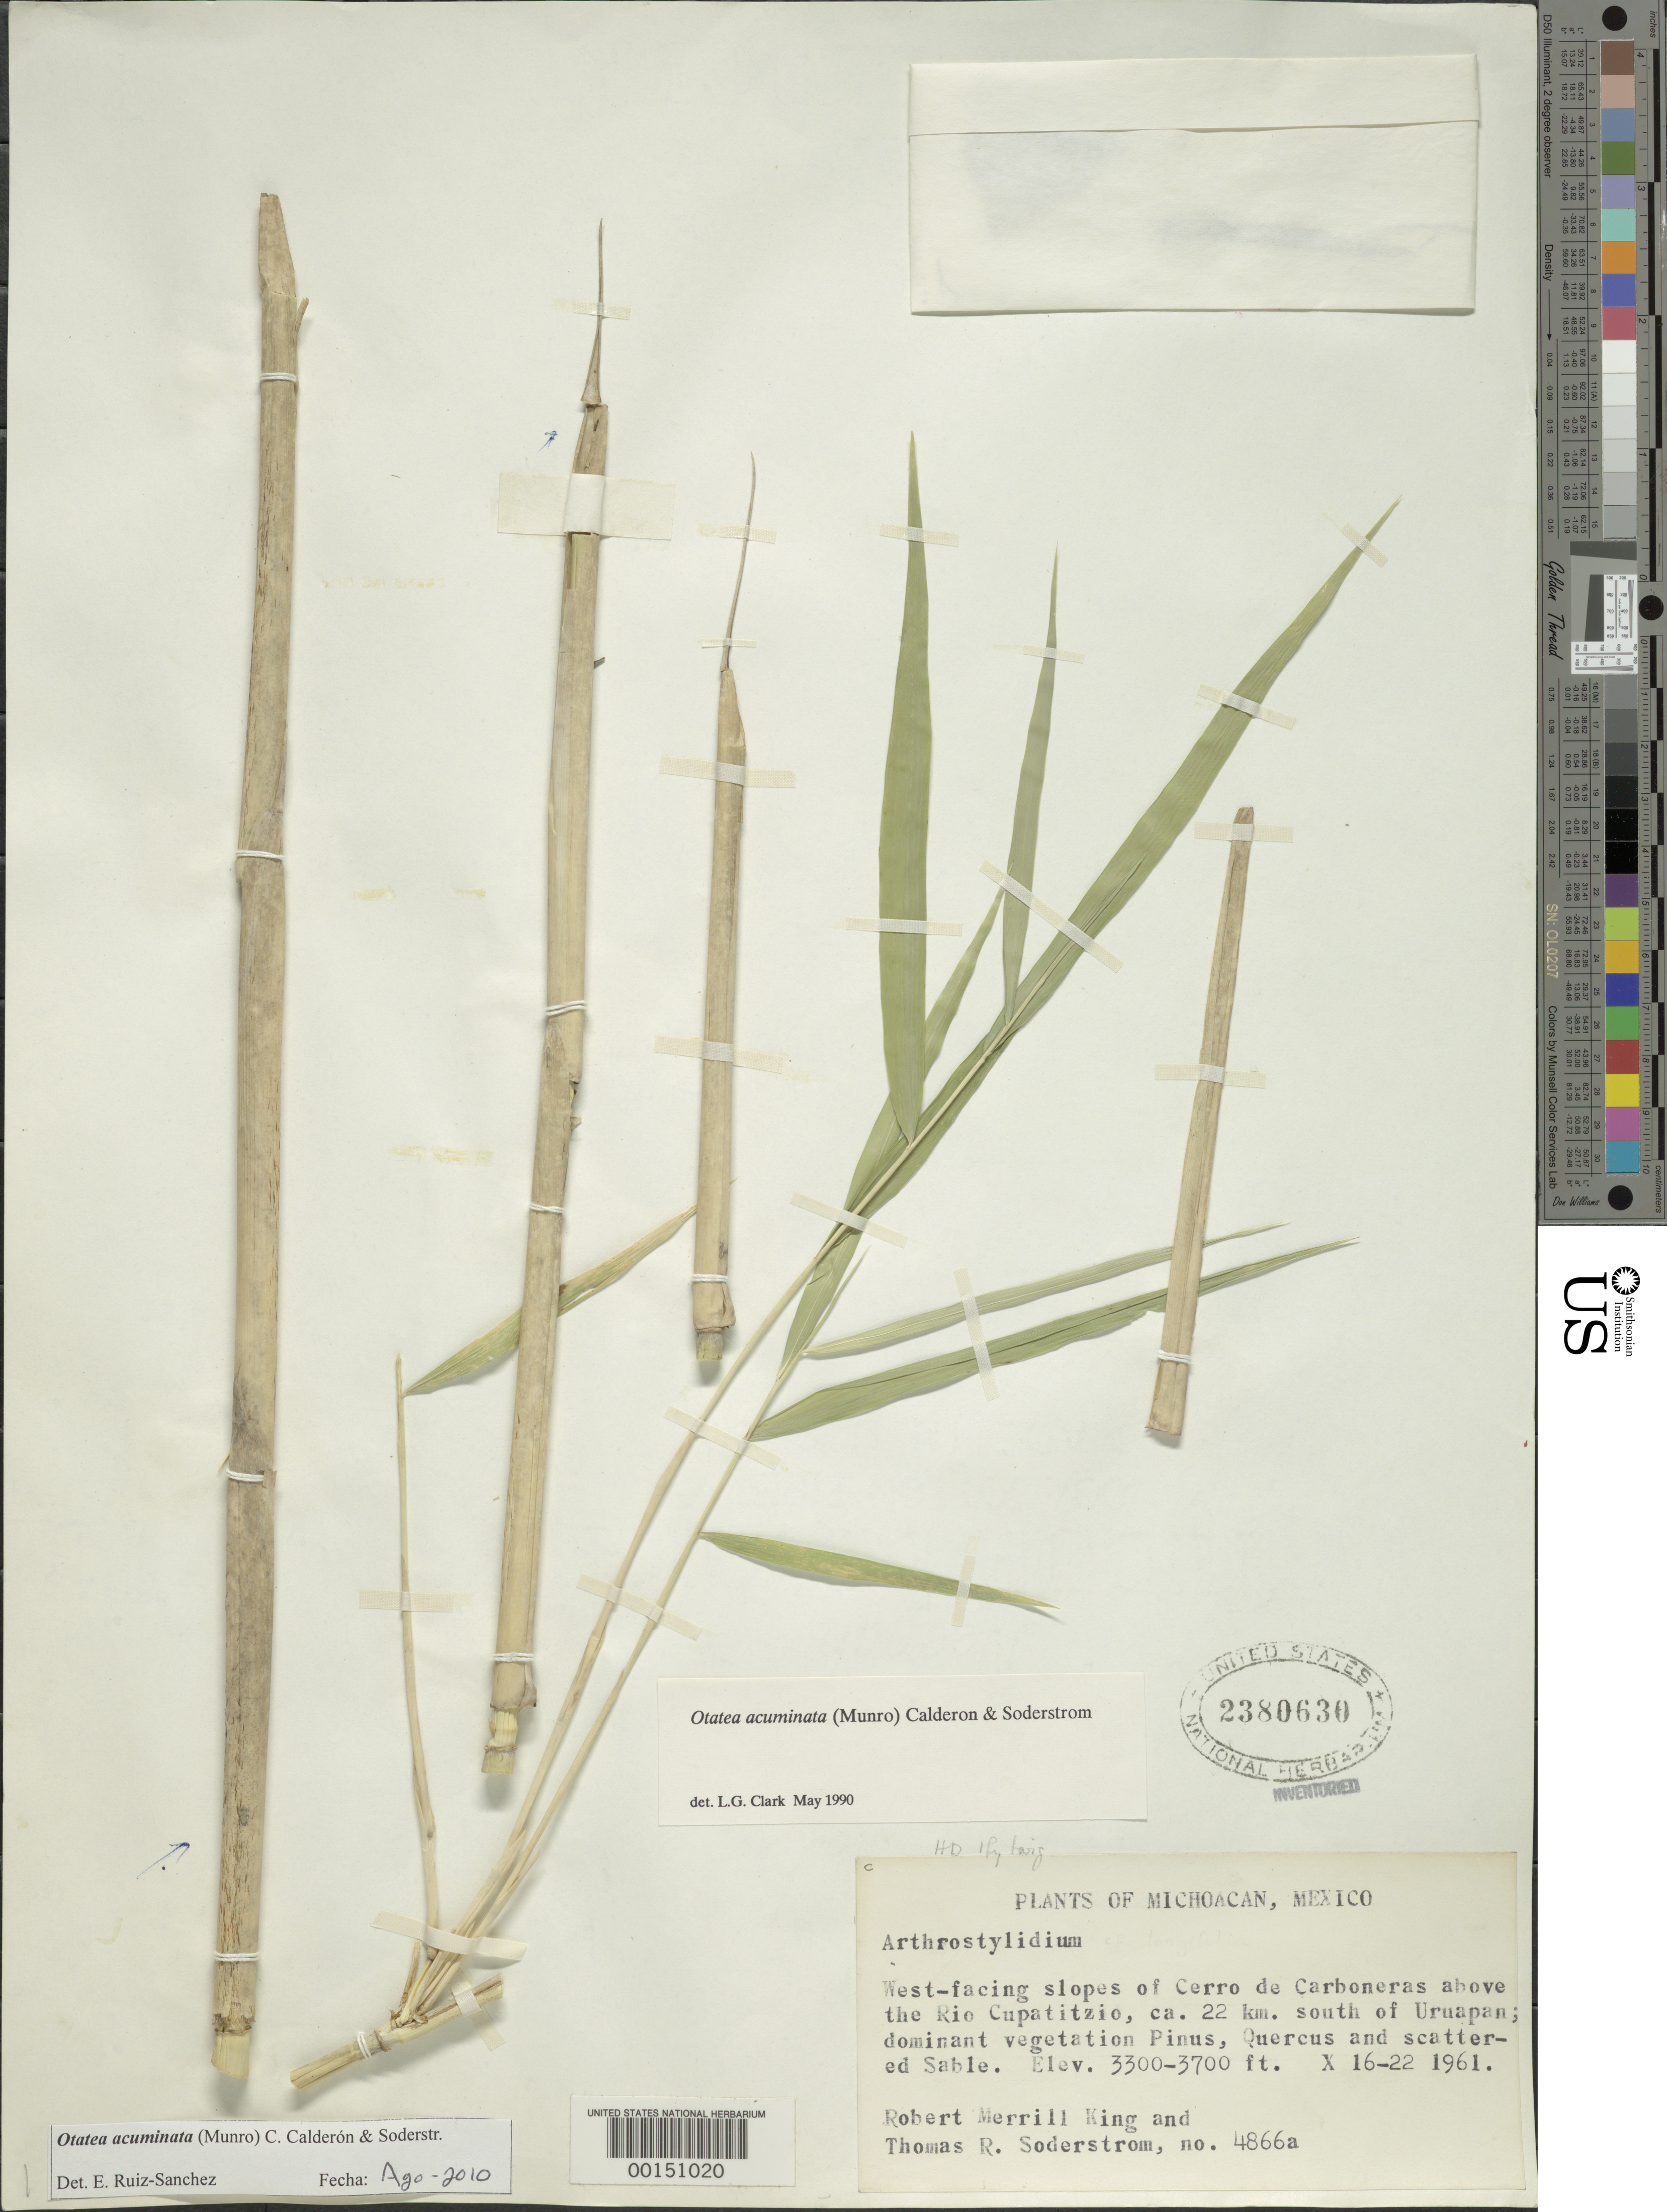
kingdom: Plantae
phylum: Tracheophyta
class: Liliopsida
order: Poales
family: Poaceae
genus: Otatea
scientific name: Otatea acuminata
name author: (Munro) C. E. Calderón & Soderstr.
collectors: T. R. Soderstrom & R. M. King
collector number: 4866 A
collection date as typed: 16 Oct 1961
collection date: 1961-10-16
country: Mexico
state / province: Michoacán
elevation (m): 1007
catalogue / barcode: US 2380630